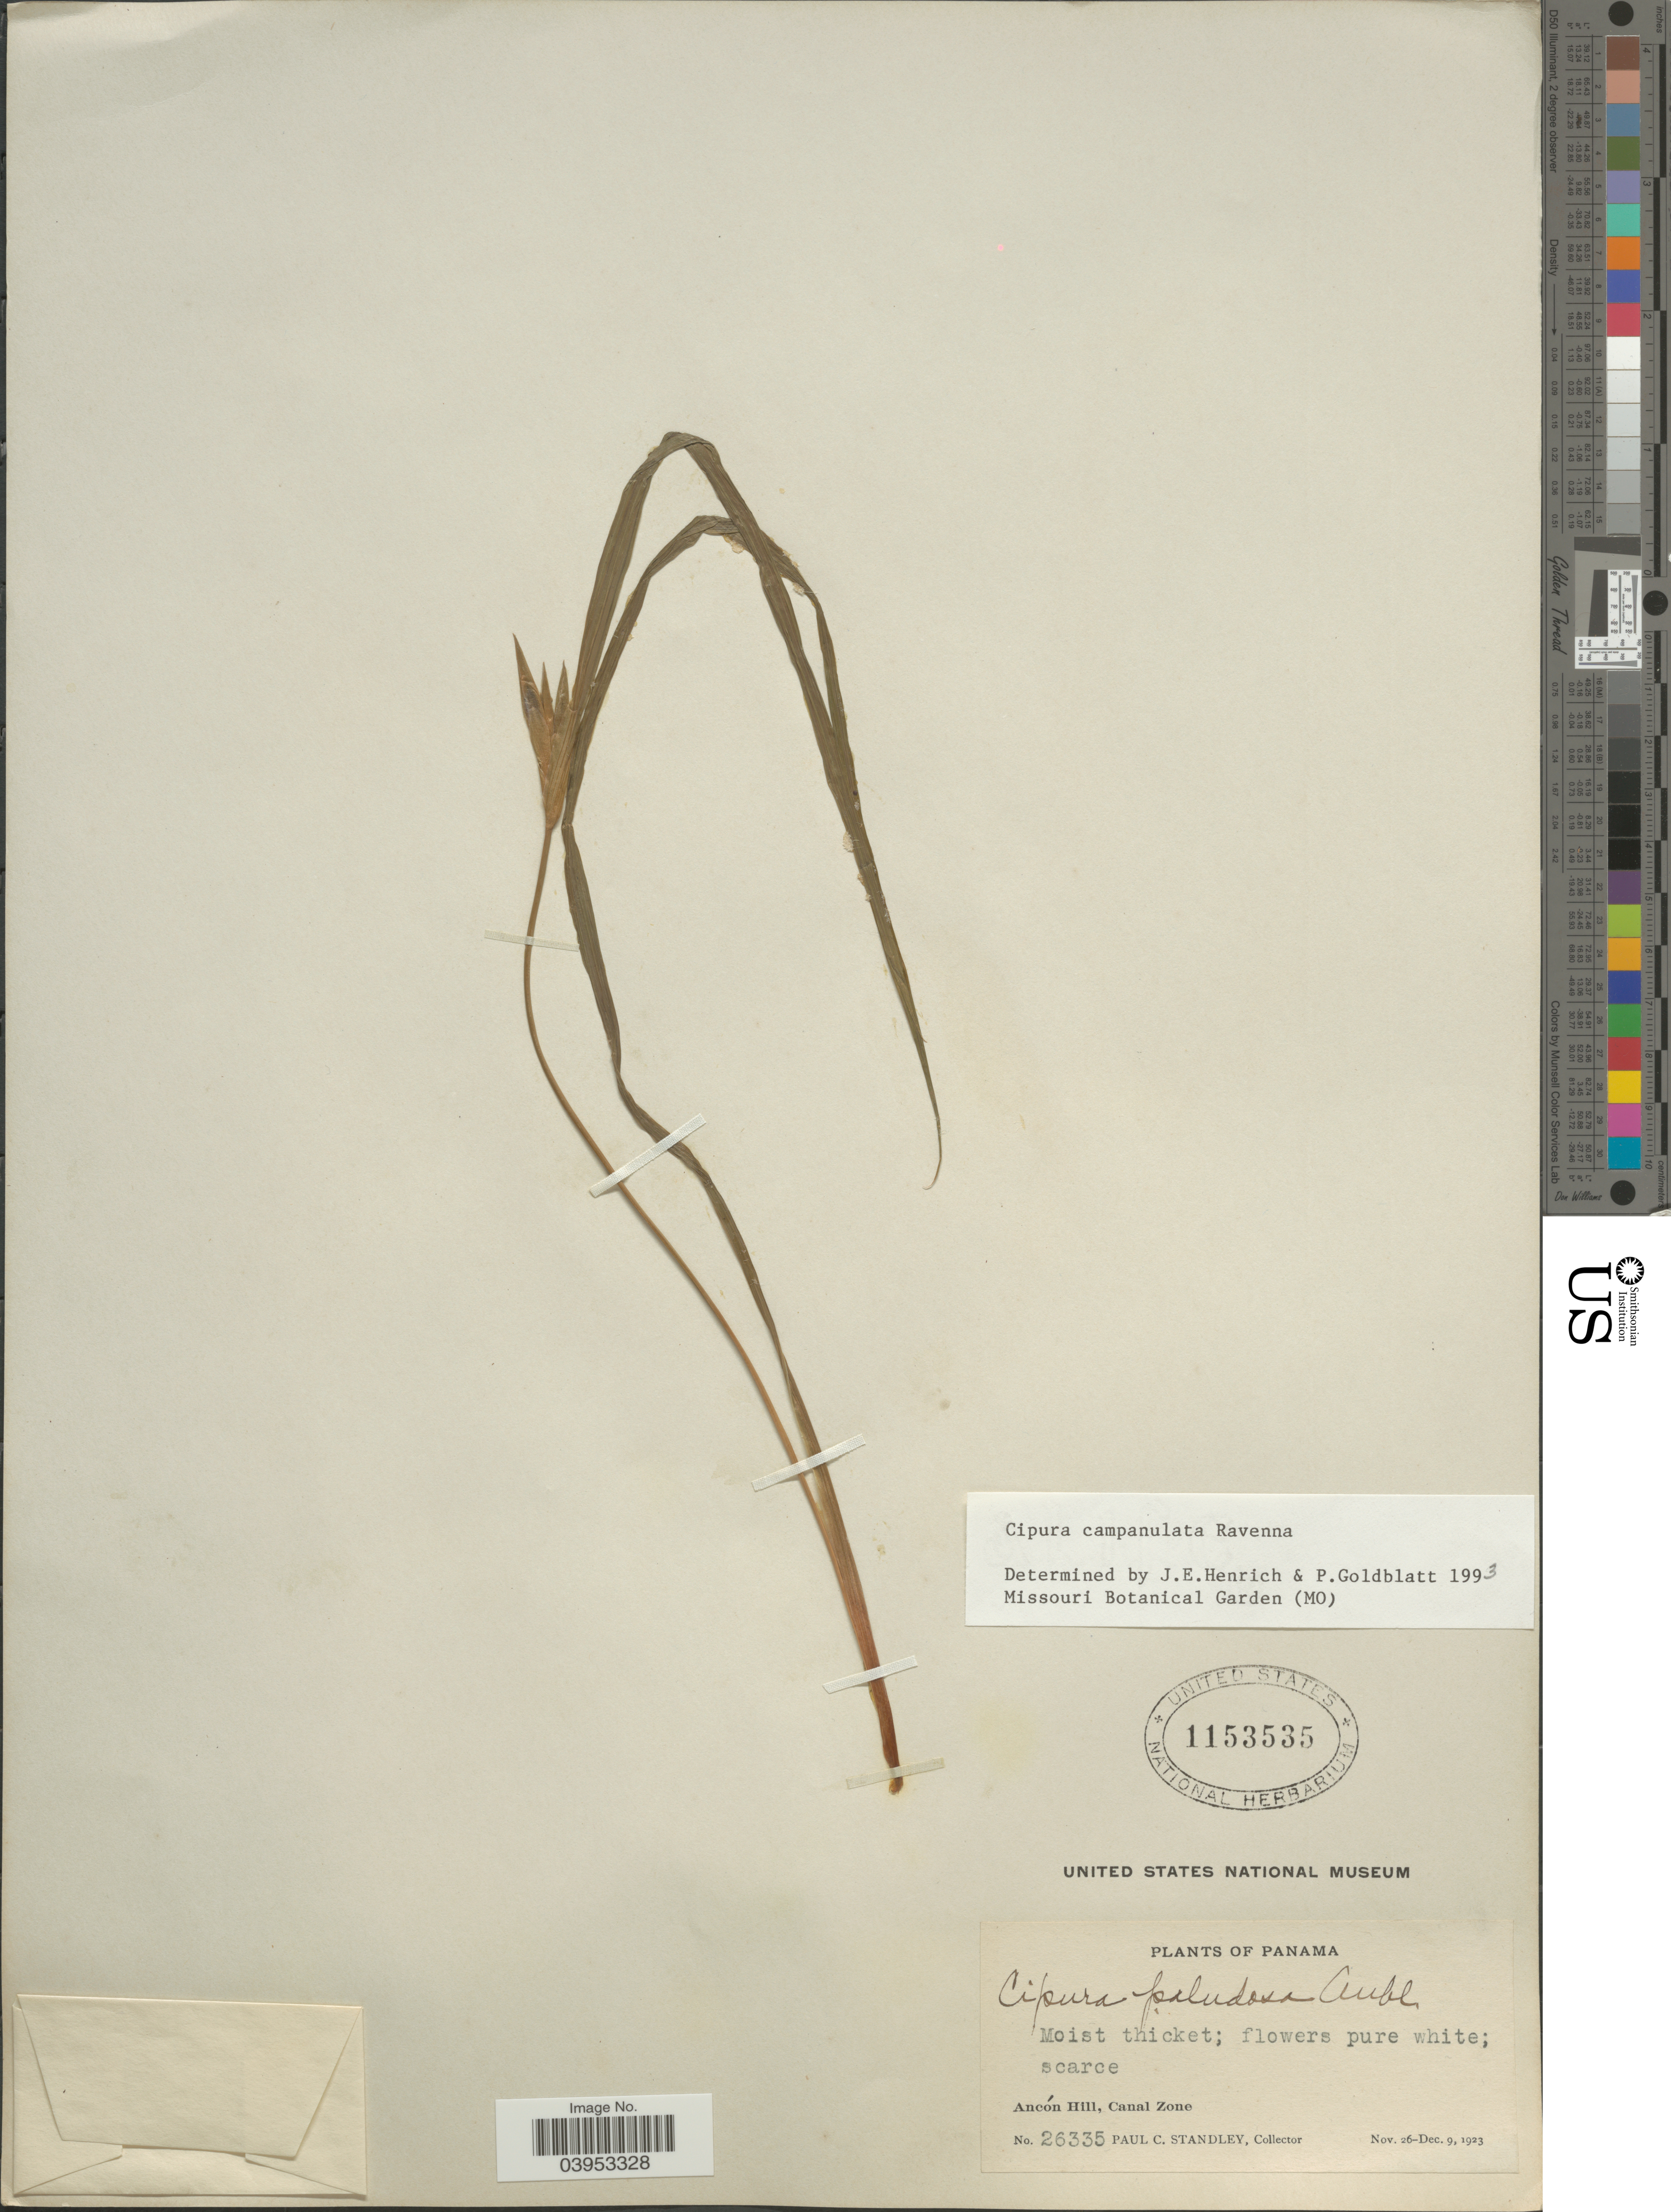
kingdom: Plantae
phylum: Tracheophyta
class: Liliopsida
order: Asparagales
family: Iridaceae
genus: Cipura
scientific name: Cipura campanulata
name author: Ravenna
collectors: P. C. Standley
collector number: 26335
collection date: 1923-11-26/1923-12-09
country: Panama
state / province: Colón / Panamá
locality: Ancón Hill, Canal Zone.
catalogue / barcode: US 1153535